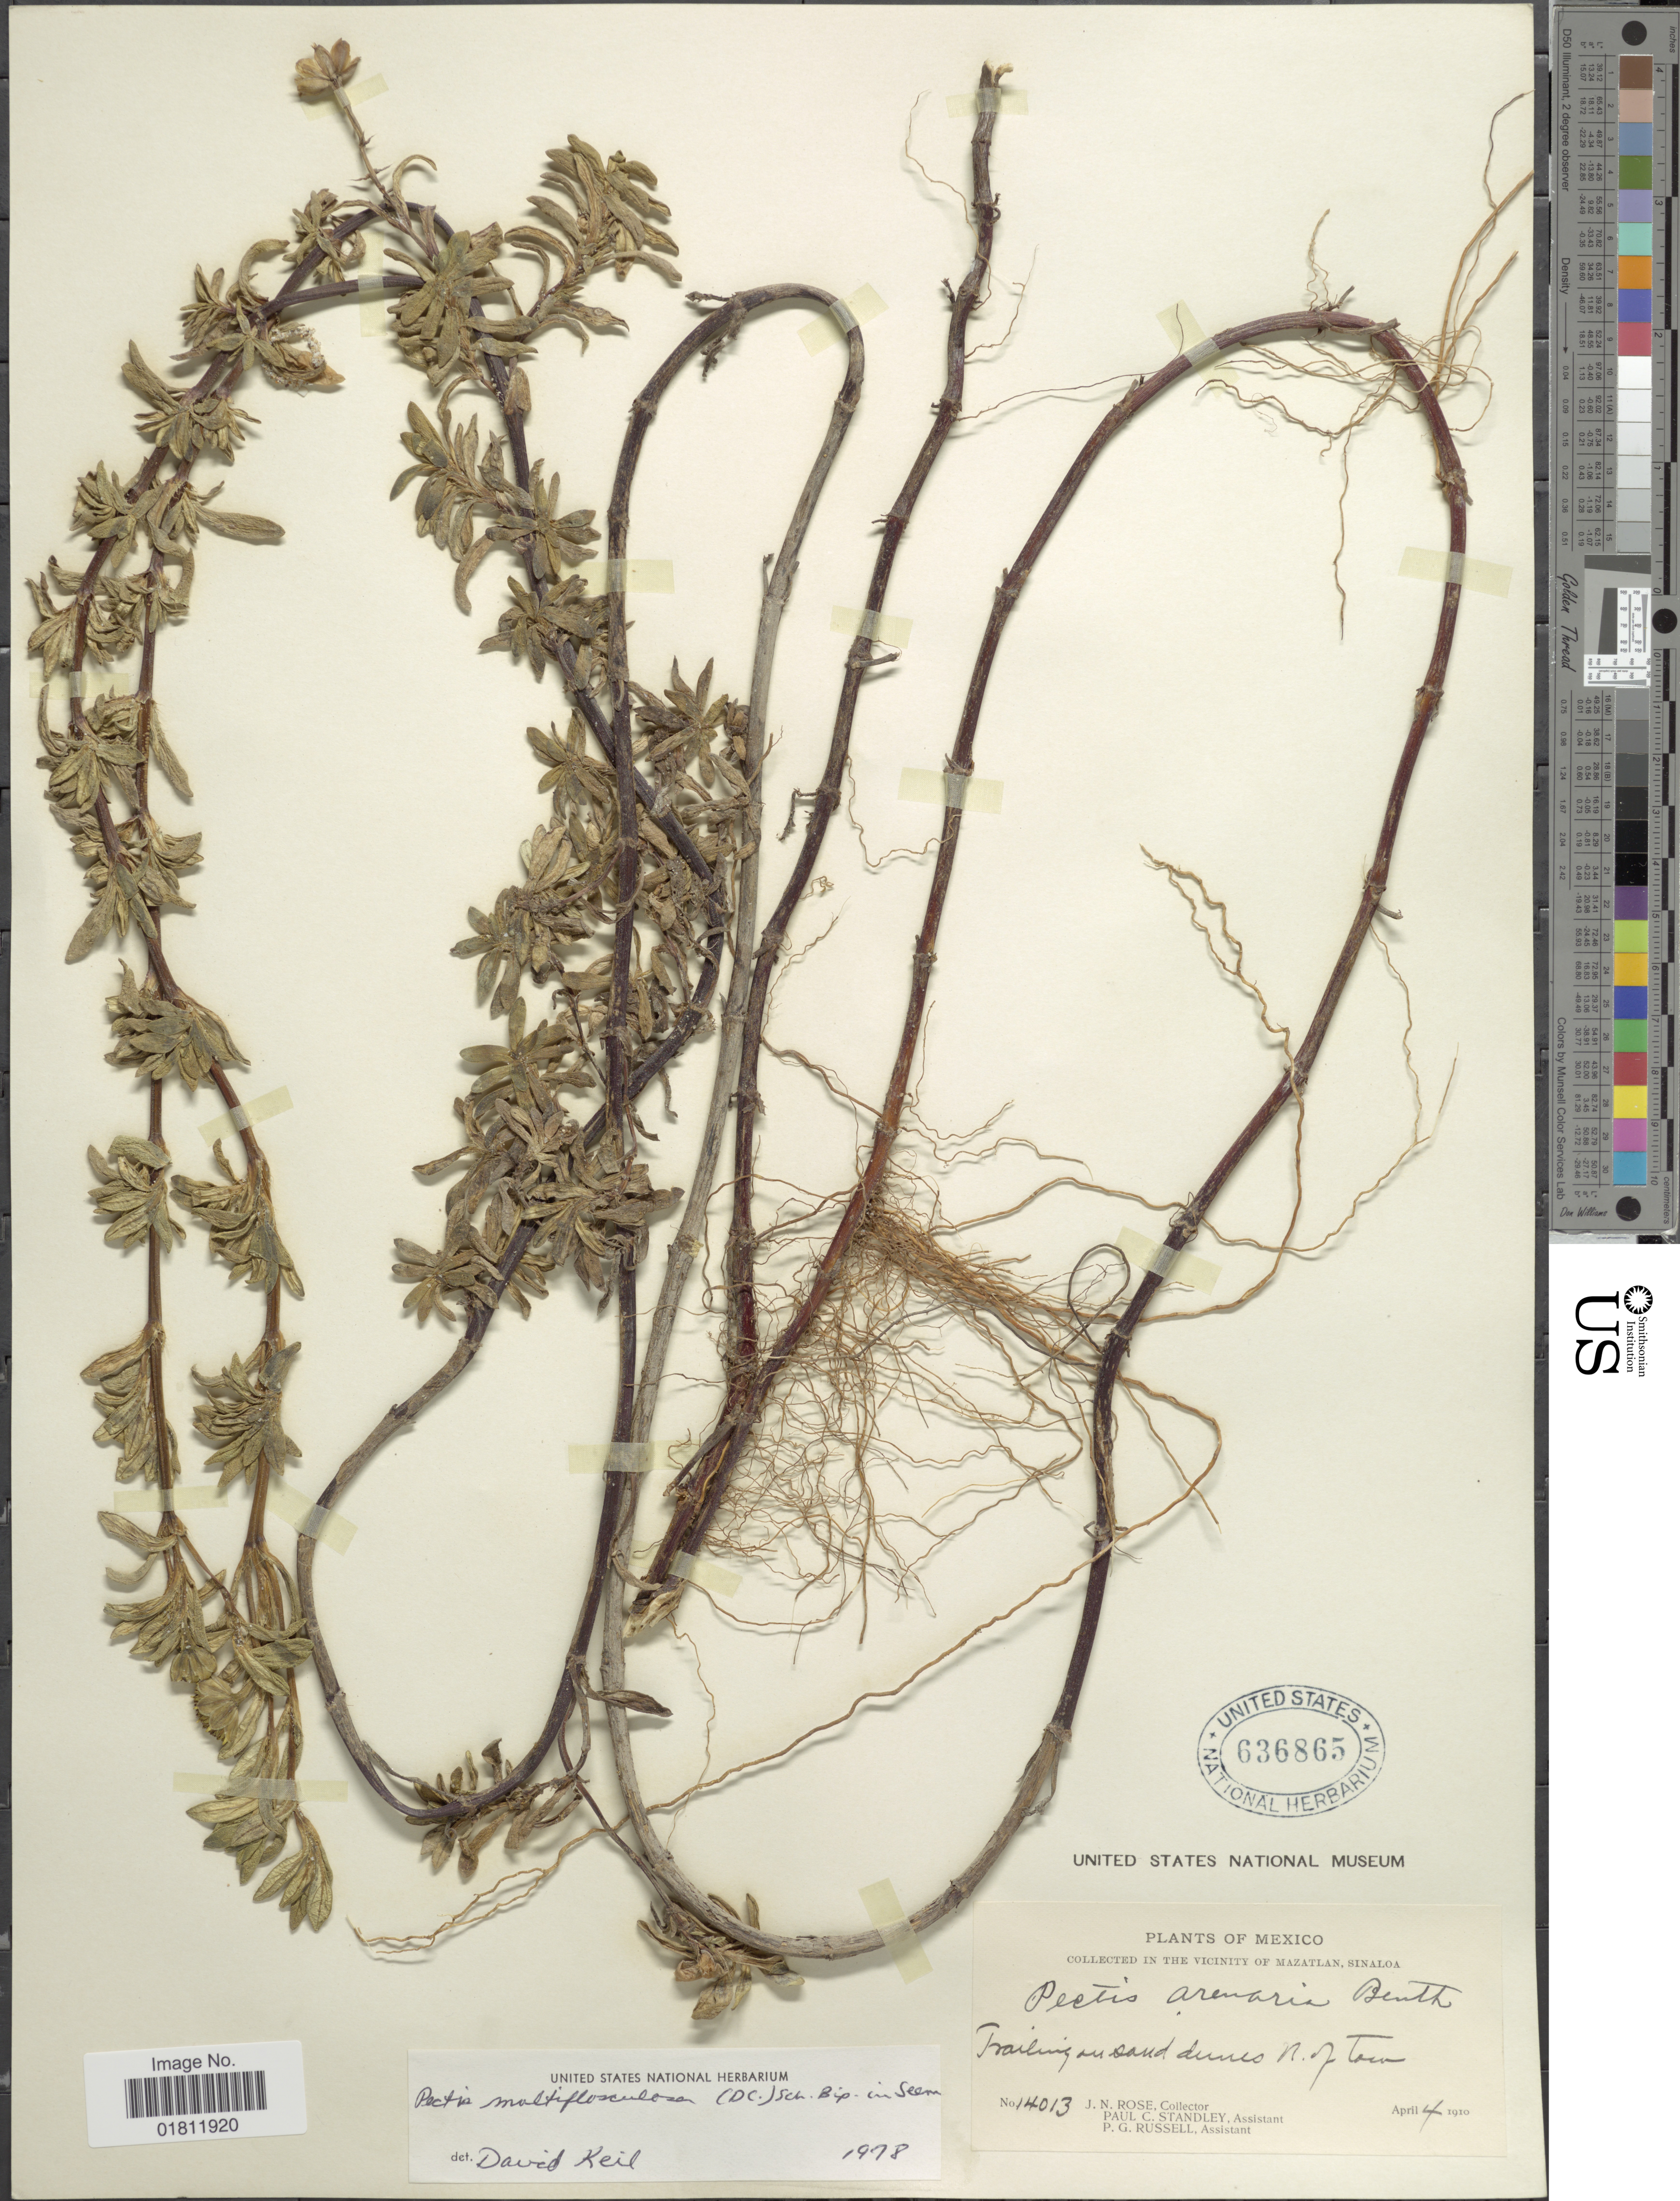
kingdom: Plantae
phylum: Tracheophyta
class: Magnoliopsida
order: Asterales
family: Asteraceae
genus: Pectis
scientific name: Pectis multiflosculosa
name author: (DC.) Sch. Bip.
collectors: J. N. Rose, P. C. Standley & P. G. Russell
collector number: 14013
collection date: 1910-04-04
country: Mexico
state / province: Sinaloa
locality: Vicinity of Mazatlan, Sinaloa. Trailing on sand dunes N. of Town.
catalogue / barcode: US 636865